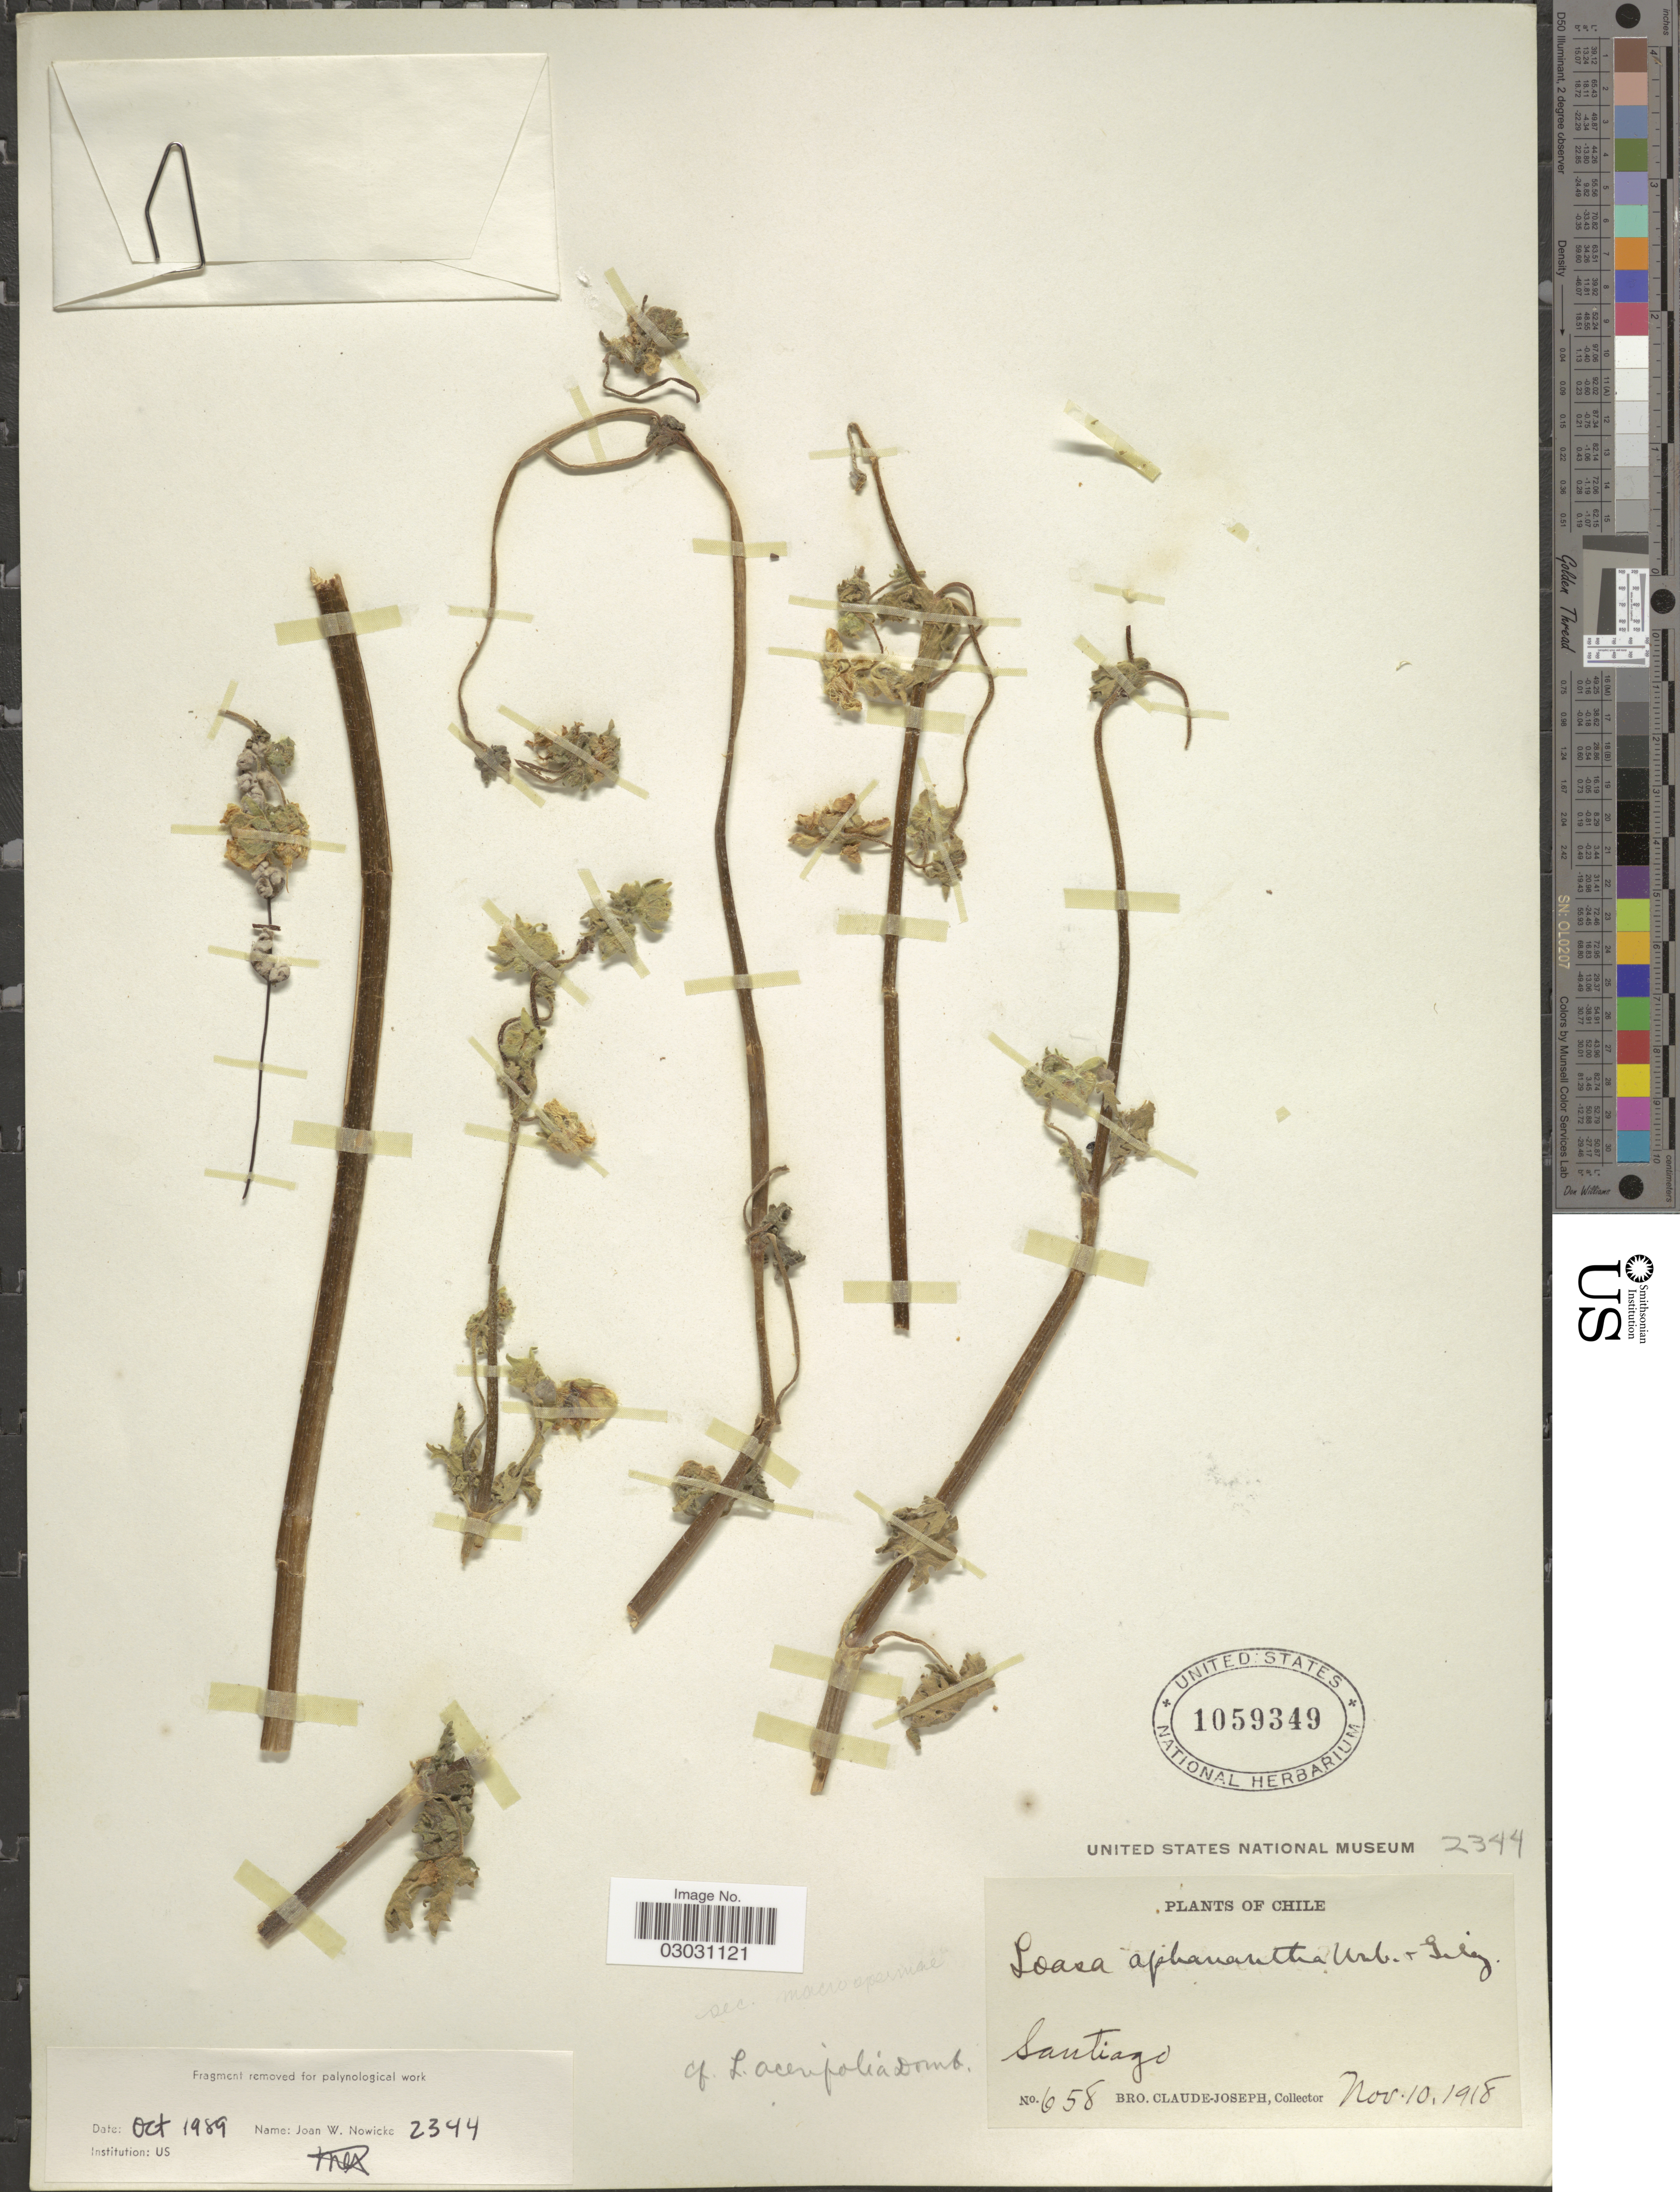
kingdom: Plantae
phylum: Tracheophyta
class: Magnoliopsida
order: Cornales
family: Loasaceae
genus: Loasa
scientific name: Loasa acerifolia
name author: Dombey ex Juss.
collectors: Bro. Claude-Joseph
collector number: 658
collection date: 1918-11-10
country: Chile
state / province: Región Metropolitana (RM)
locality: Santiago.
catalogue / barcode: US 1059349